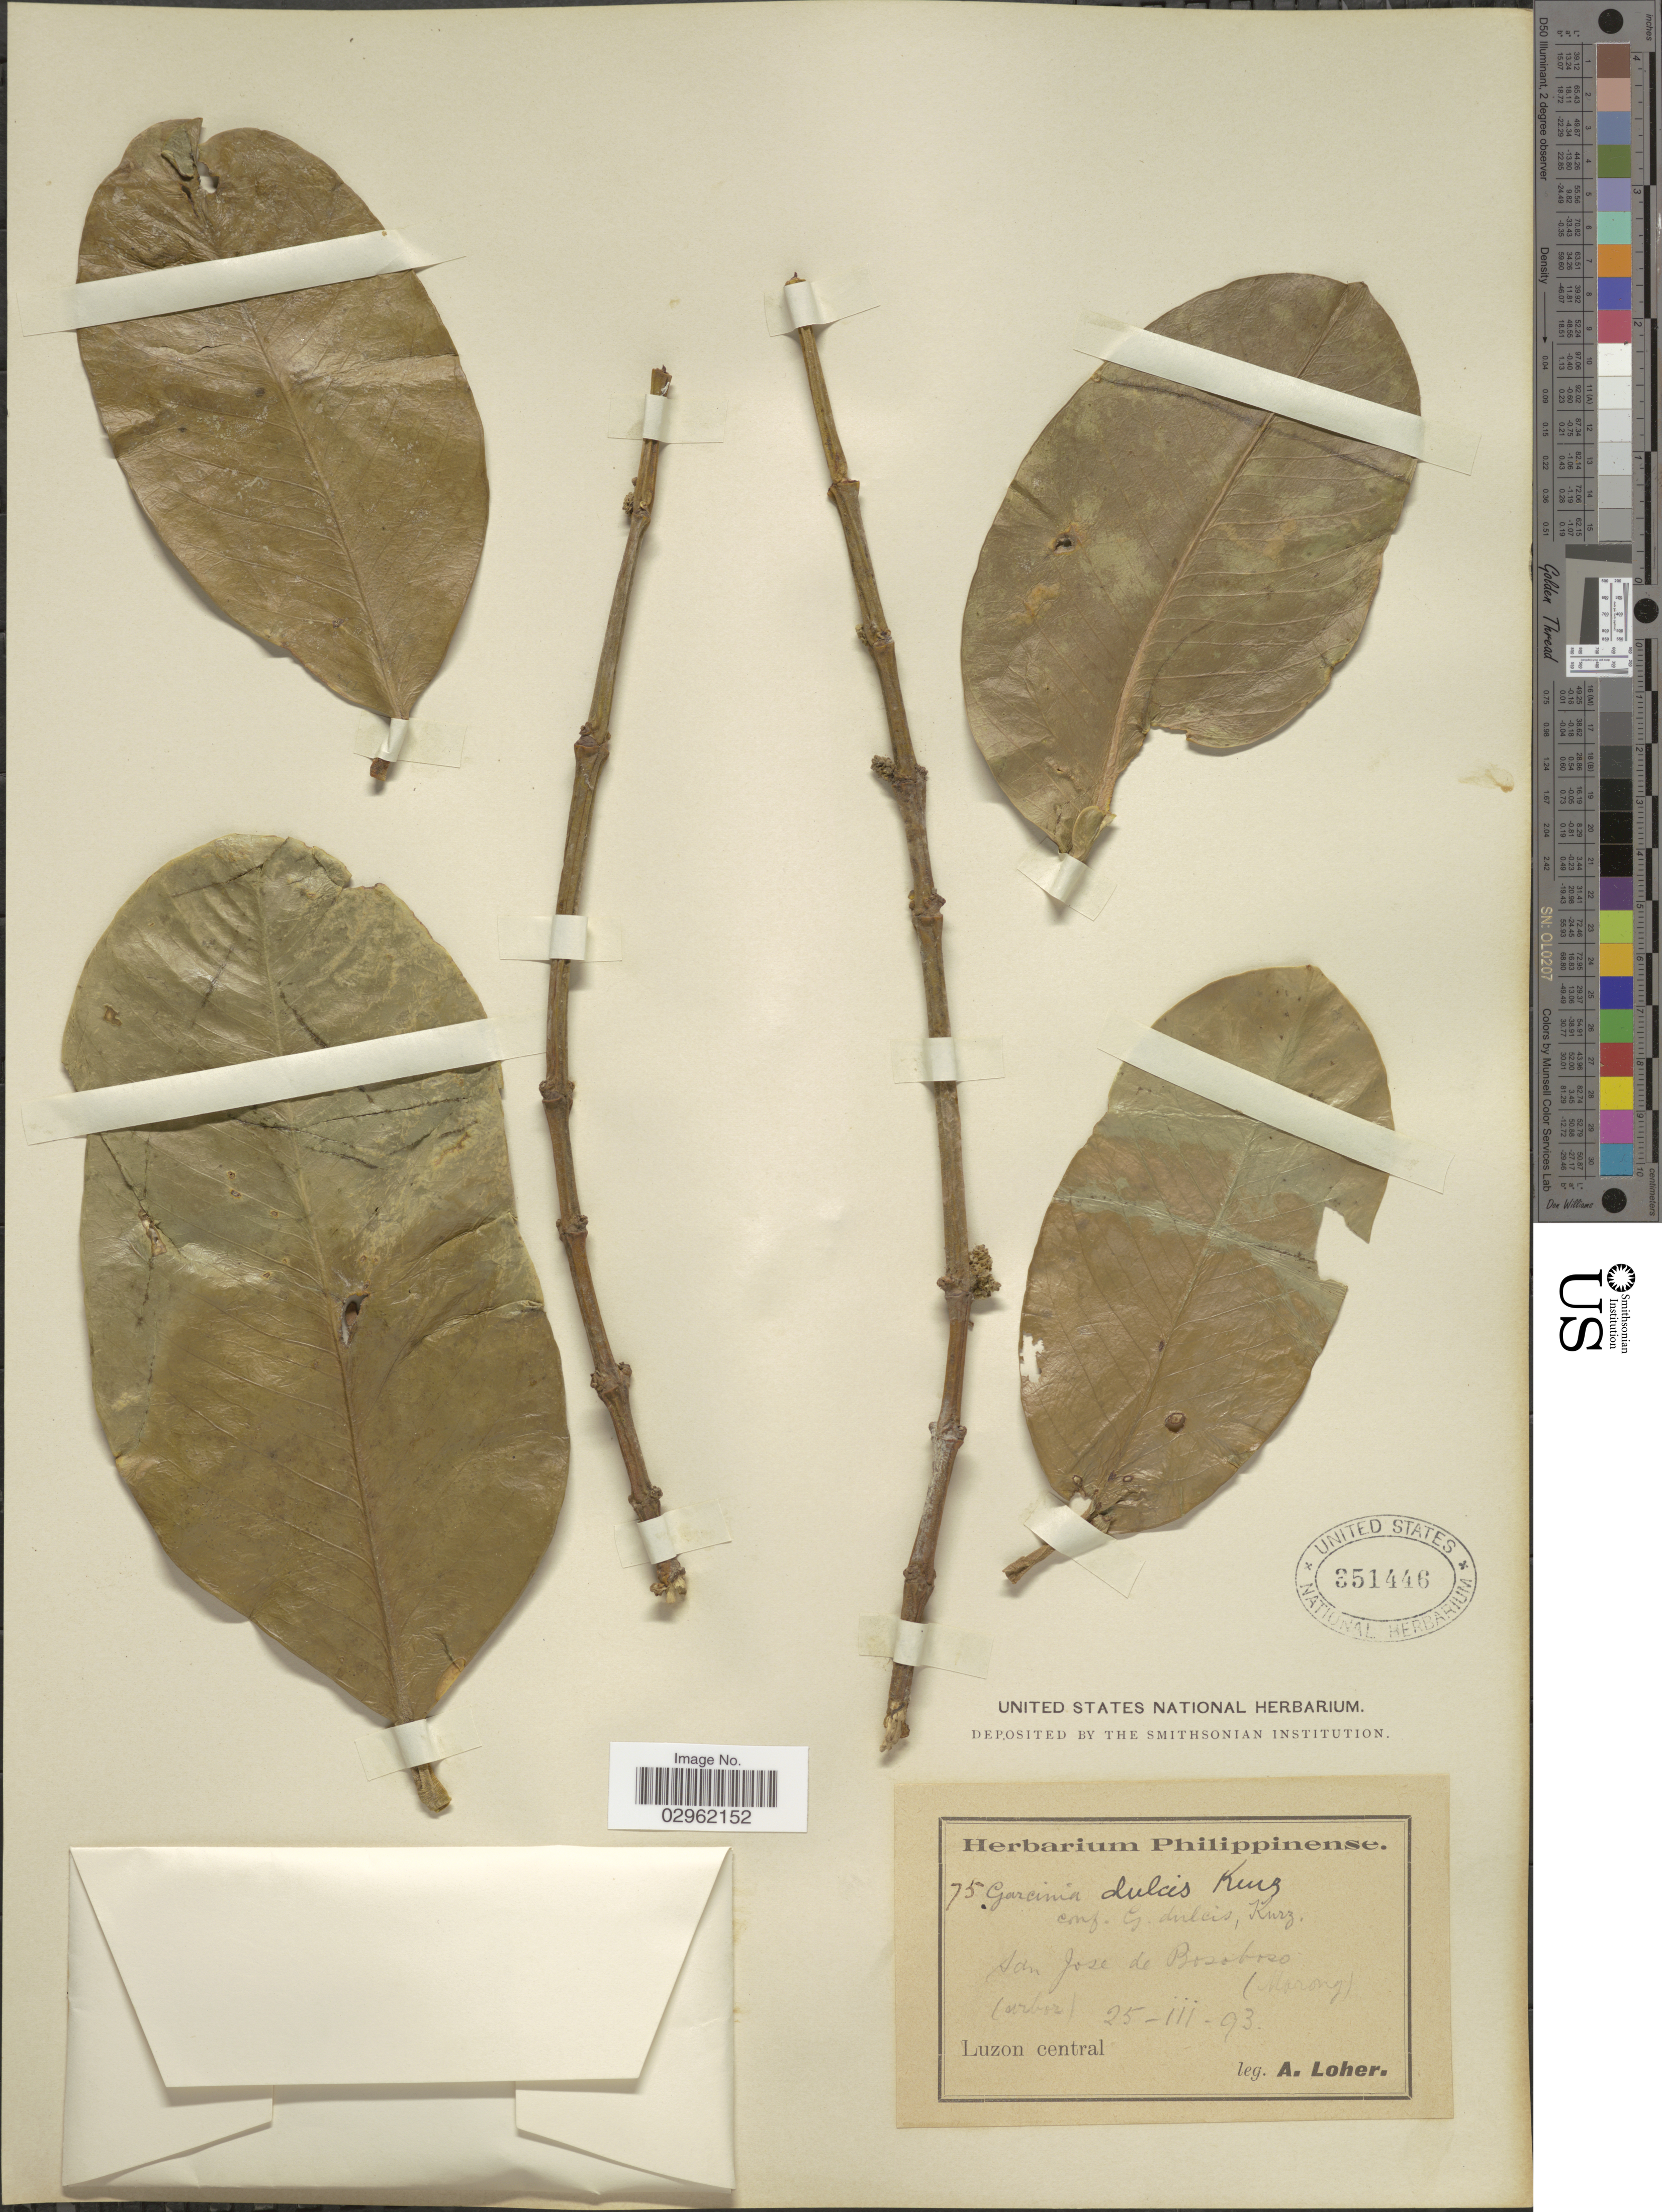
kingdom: Plantae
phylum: Tracheophyta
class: Magnoliopsida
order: Malpighiales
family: Clusiaceae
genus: Garcinia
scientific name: Garcinia dulcis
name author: (Roxb.) Kurz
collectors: A. Loher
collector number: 75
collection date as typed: Transcribed d/m/y: 25/3/93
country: Philippines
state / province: Central Luzon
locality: San Jose de Bosoboso (Morong). Luzon central.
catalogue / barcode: US 351446